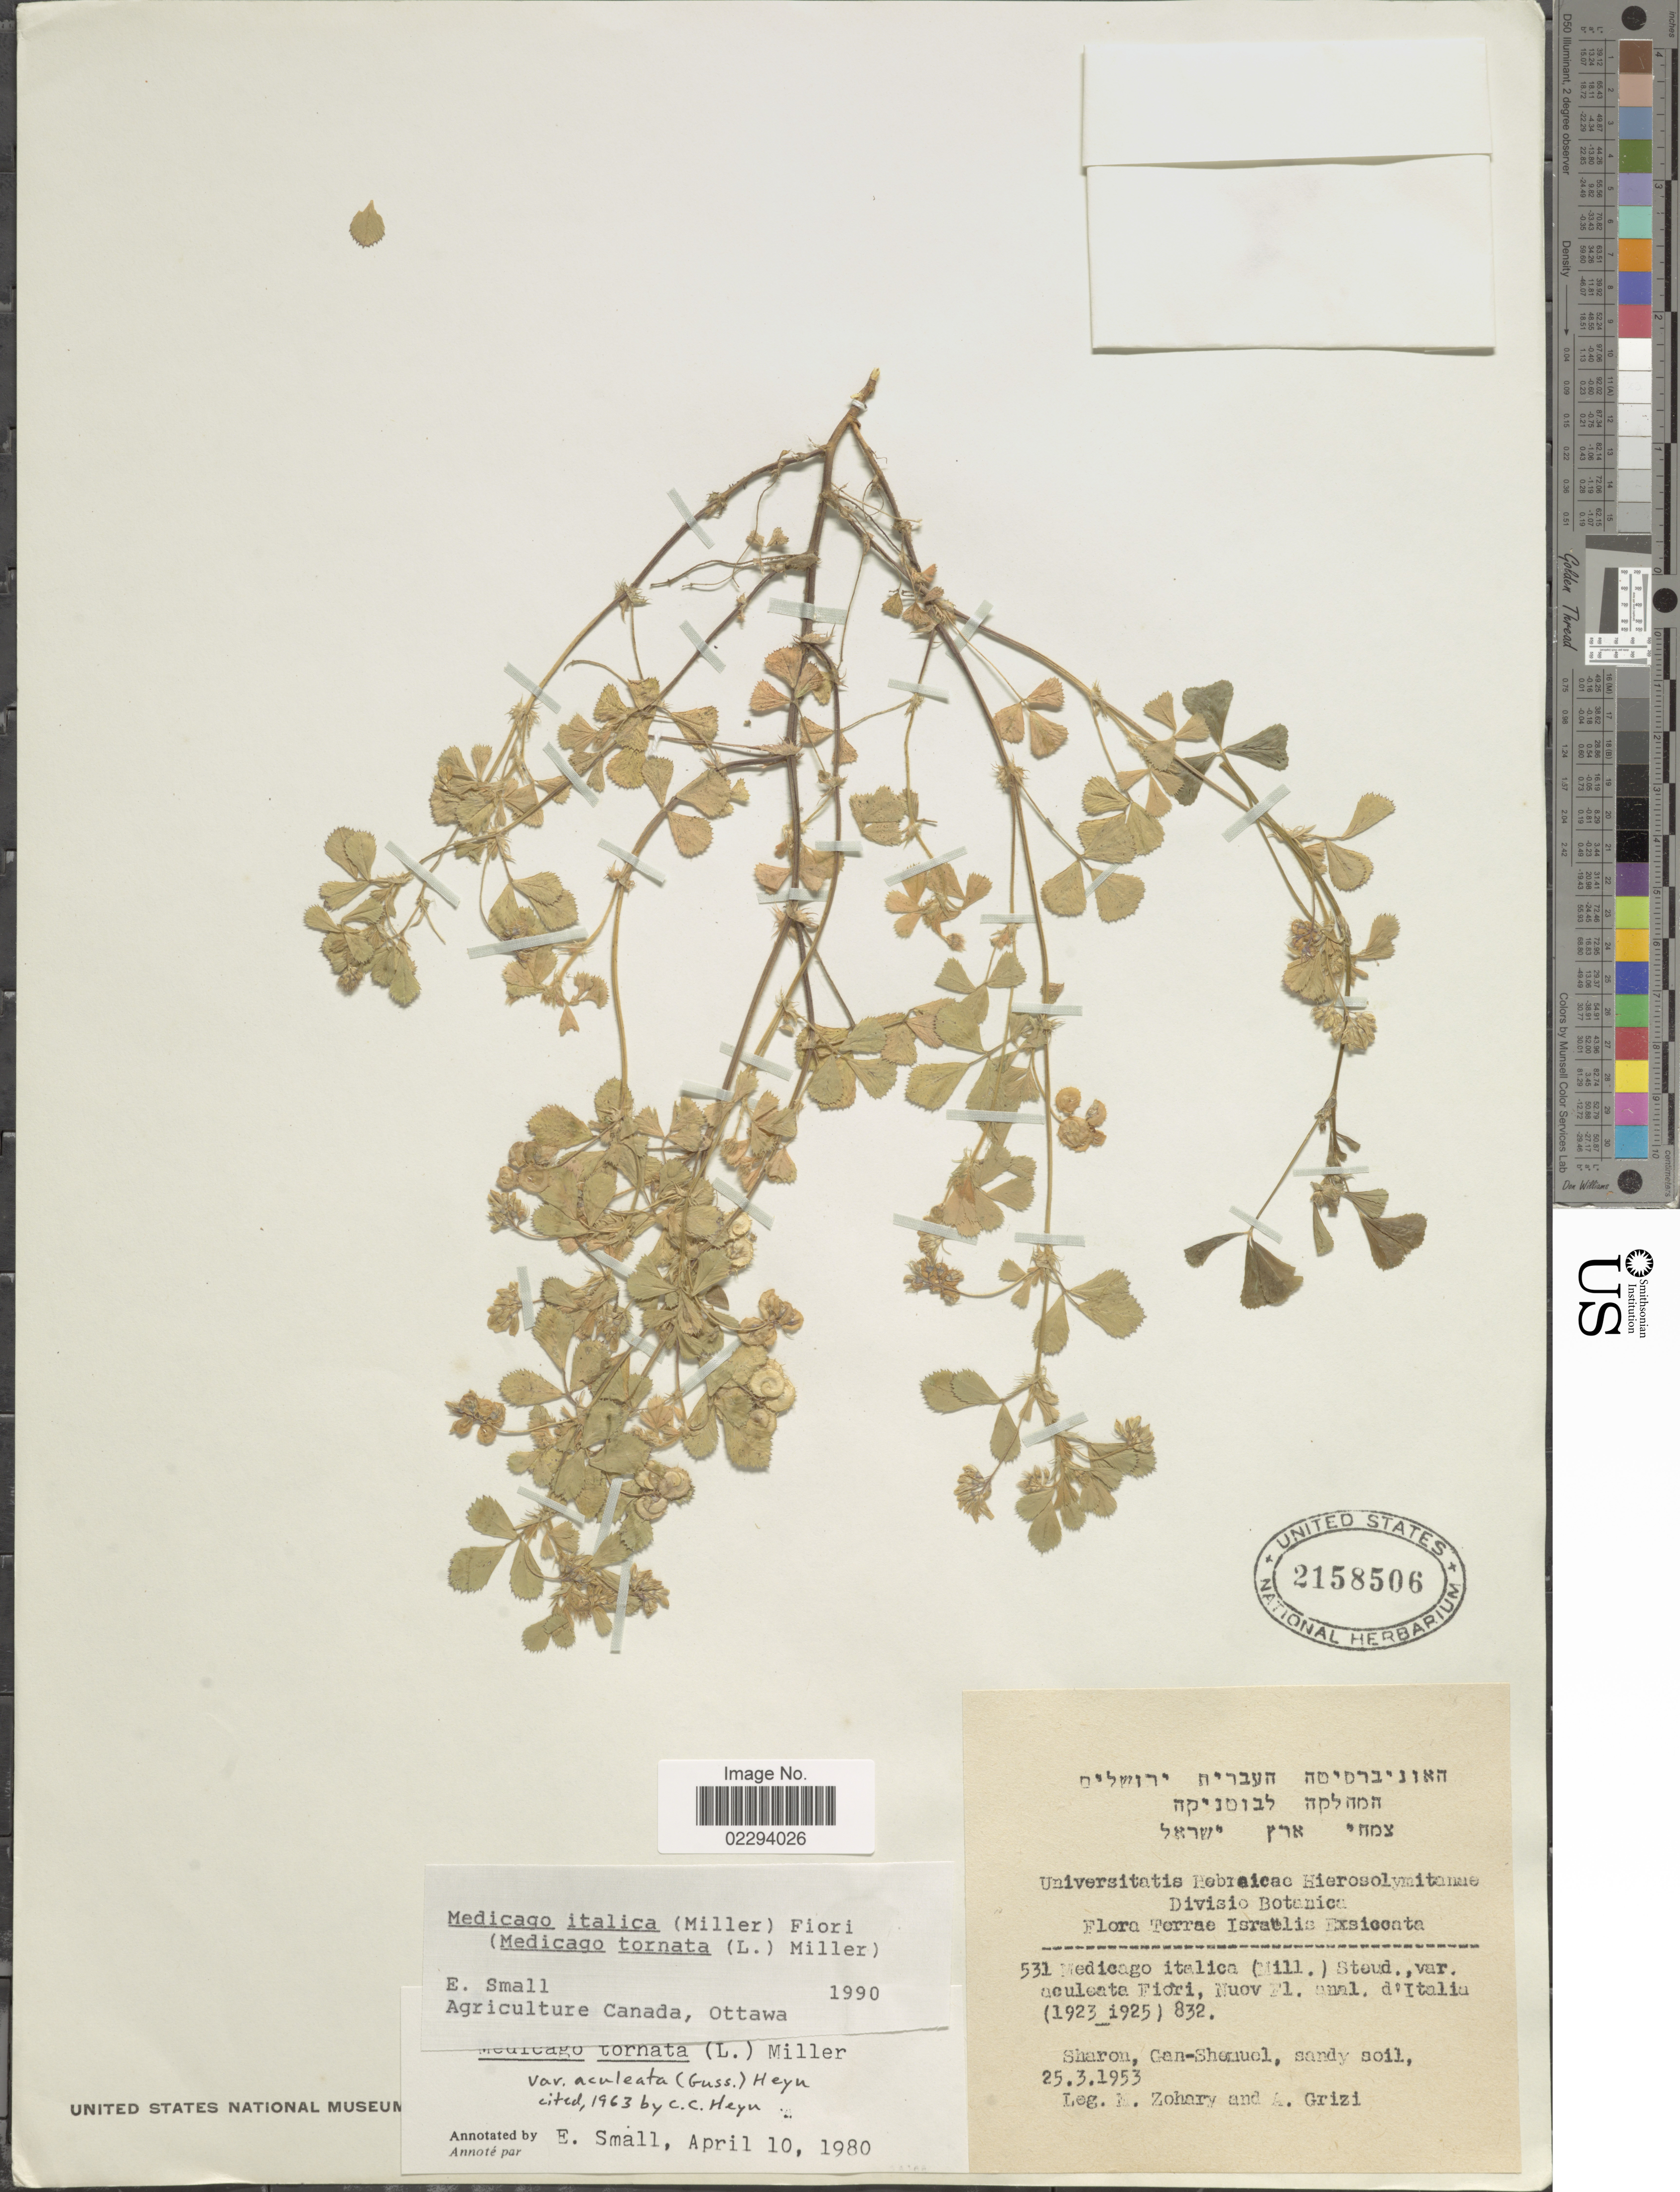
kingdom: Plantae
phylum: Tracheophyta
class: Magnoliopsida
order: Fabales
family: Fabaceae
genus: Medicago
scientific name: Medicago italica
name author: (Mill.) Fiori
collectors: M. Zohary & A. Grizi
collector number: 531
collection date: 1953-03-25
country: Israel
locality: Terrae Israëlis. Sharon, Gen-Shemuel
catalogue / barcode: US 2158506